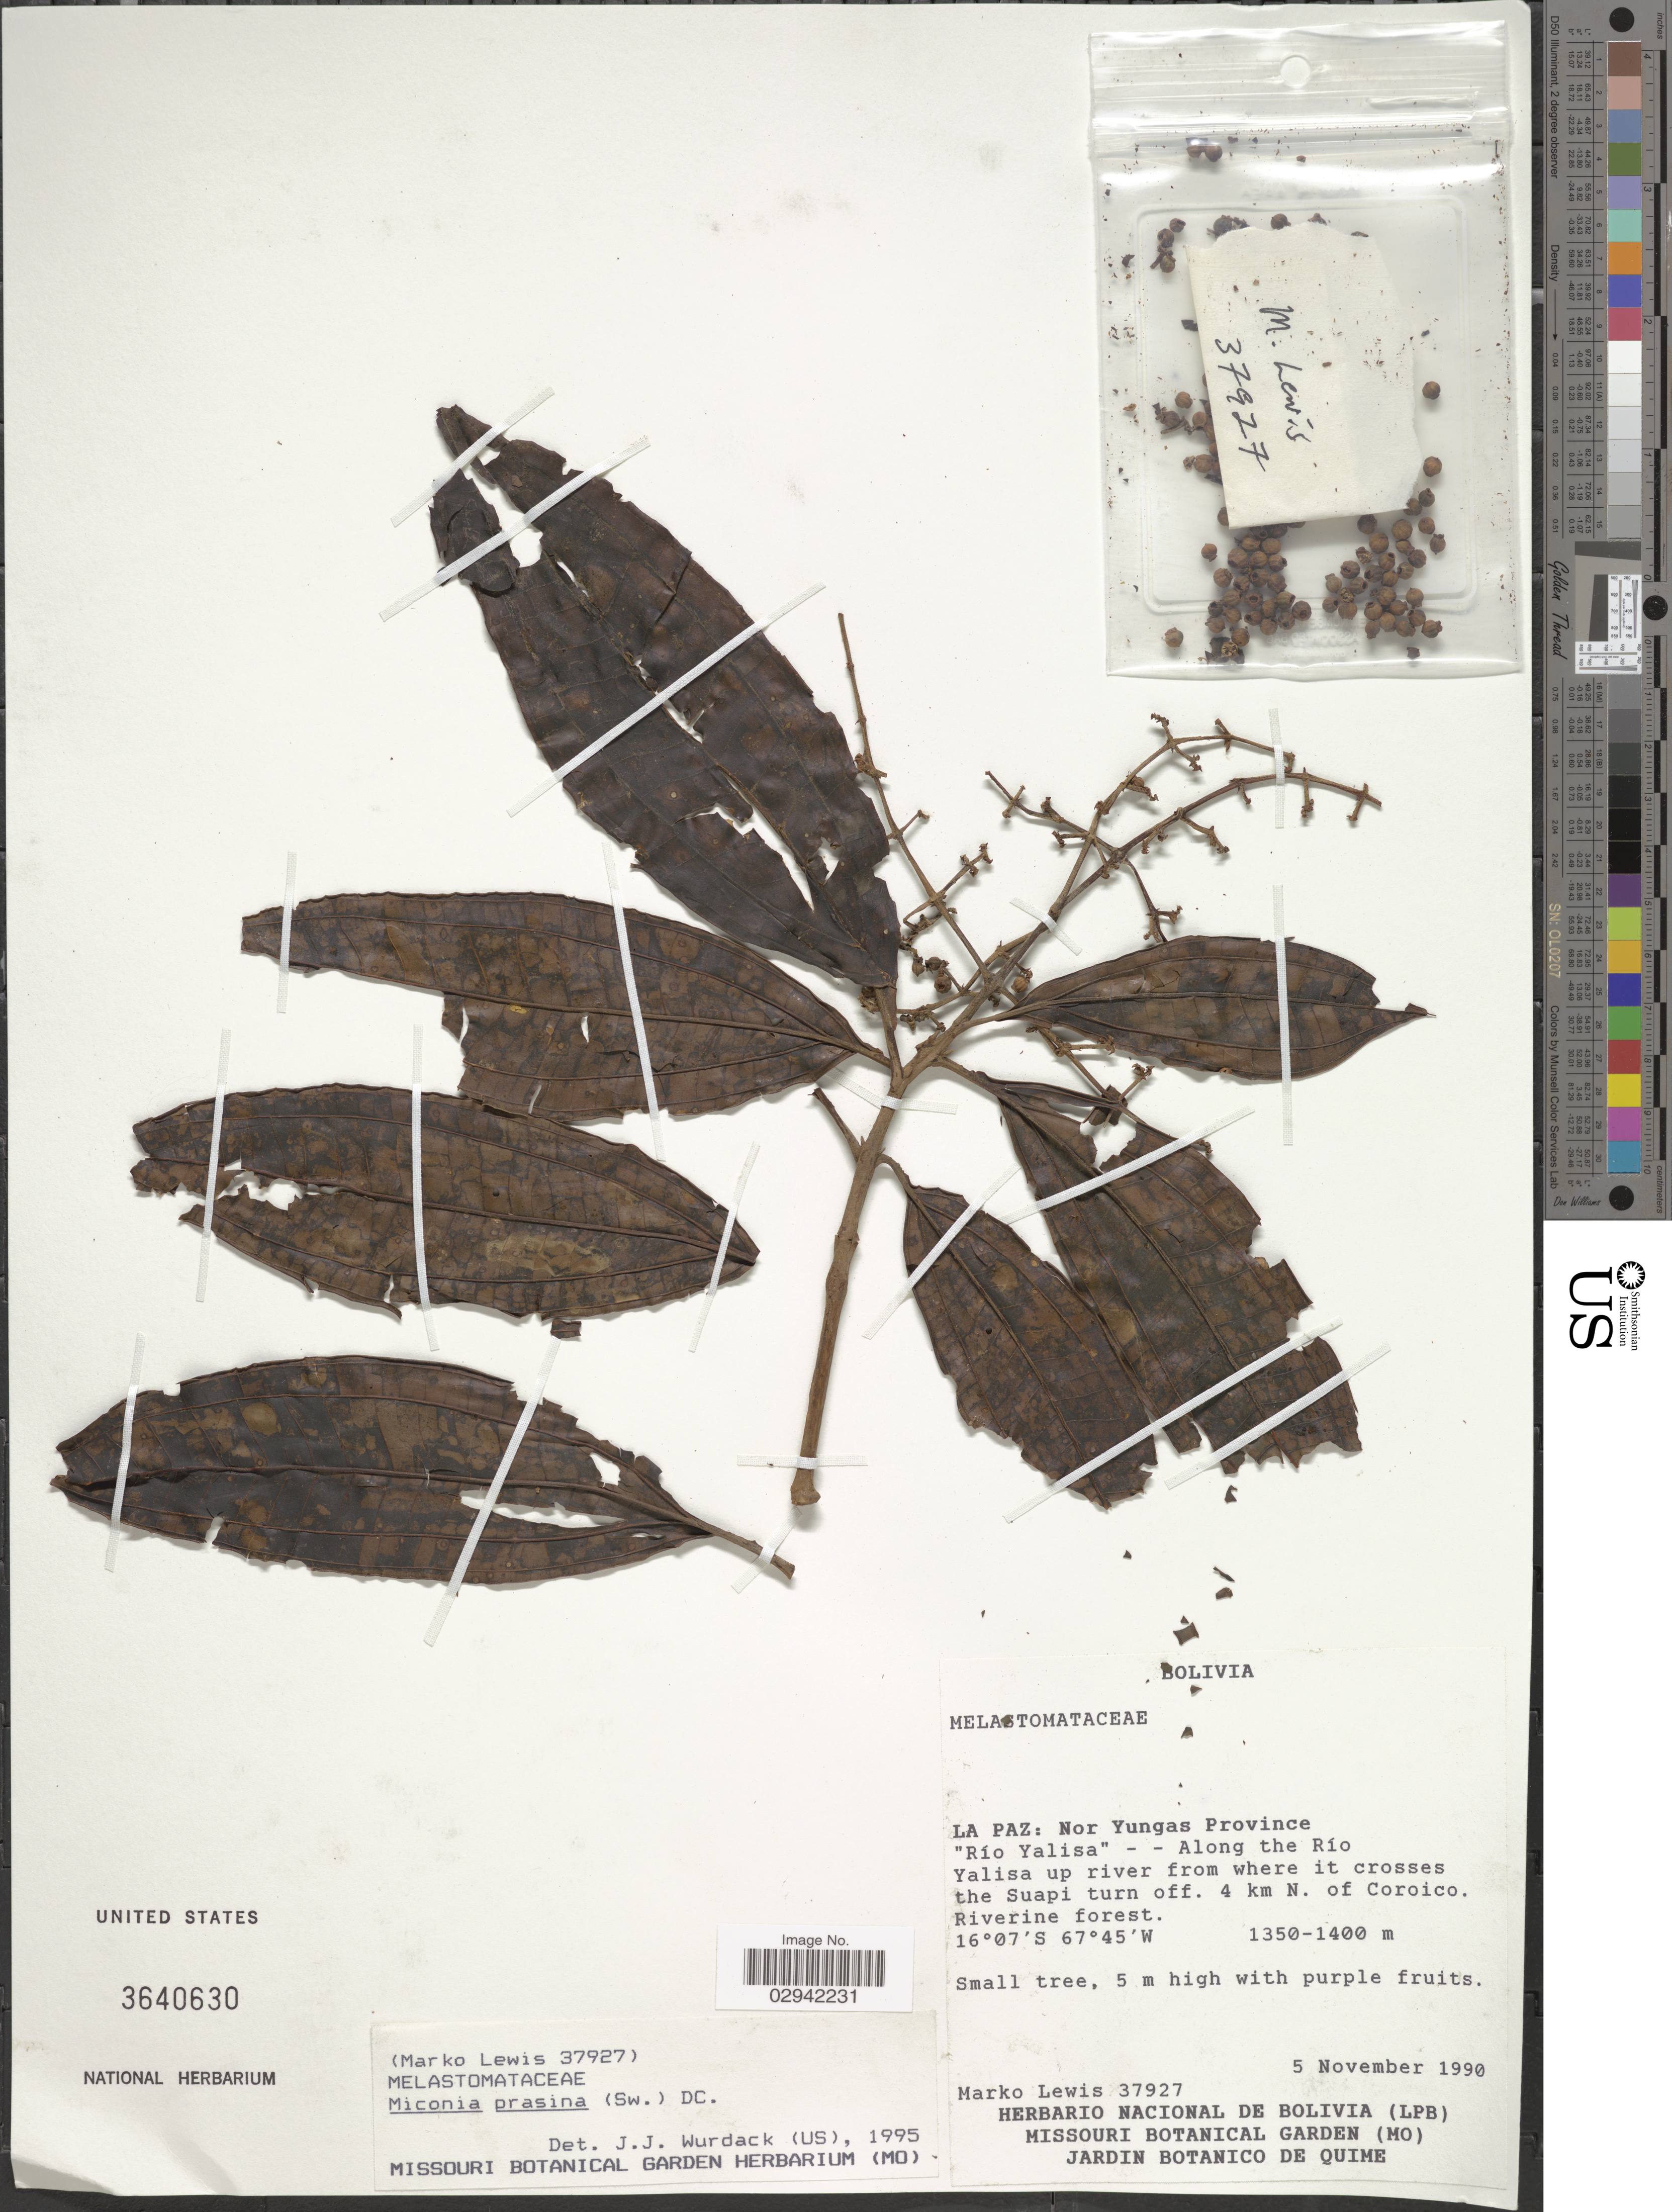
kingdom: Plantae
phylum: Tracheophyta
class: Magnoliopsida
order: Myrtales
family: Melastomataceae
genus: Miconia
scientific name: Miconia prasina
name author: (Sw.) DC.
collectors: M. A. Lewis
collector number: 37927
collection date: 1990-11-05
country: Bolivia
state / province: La Paz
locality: Nor Yungas Province, "Rio Yalisa" - - Along the Río Yalisa up river from where it crosses the Suapi turn off. 4 km N. of Coroico.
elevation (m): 1350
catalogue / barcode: US 3640630